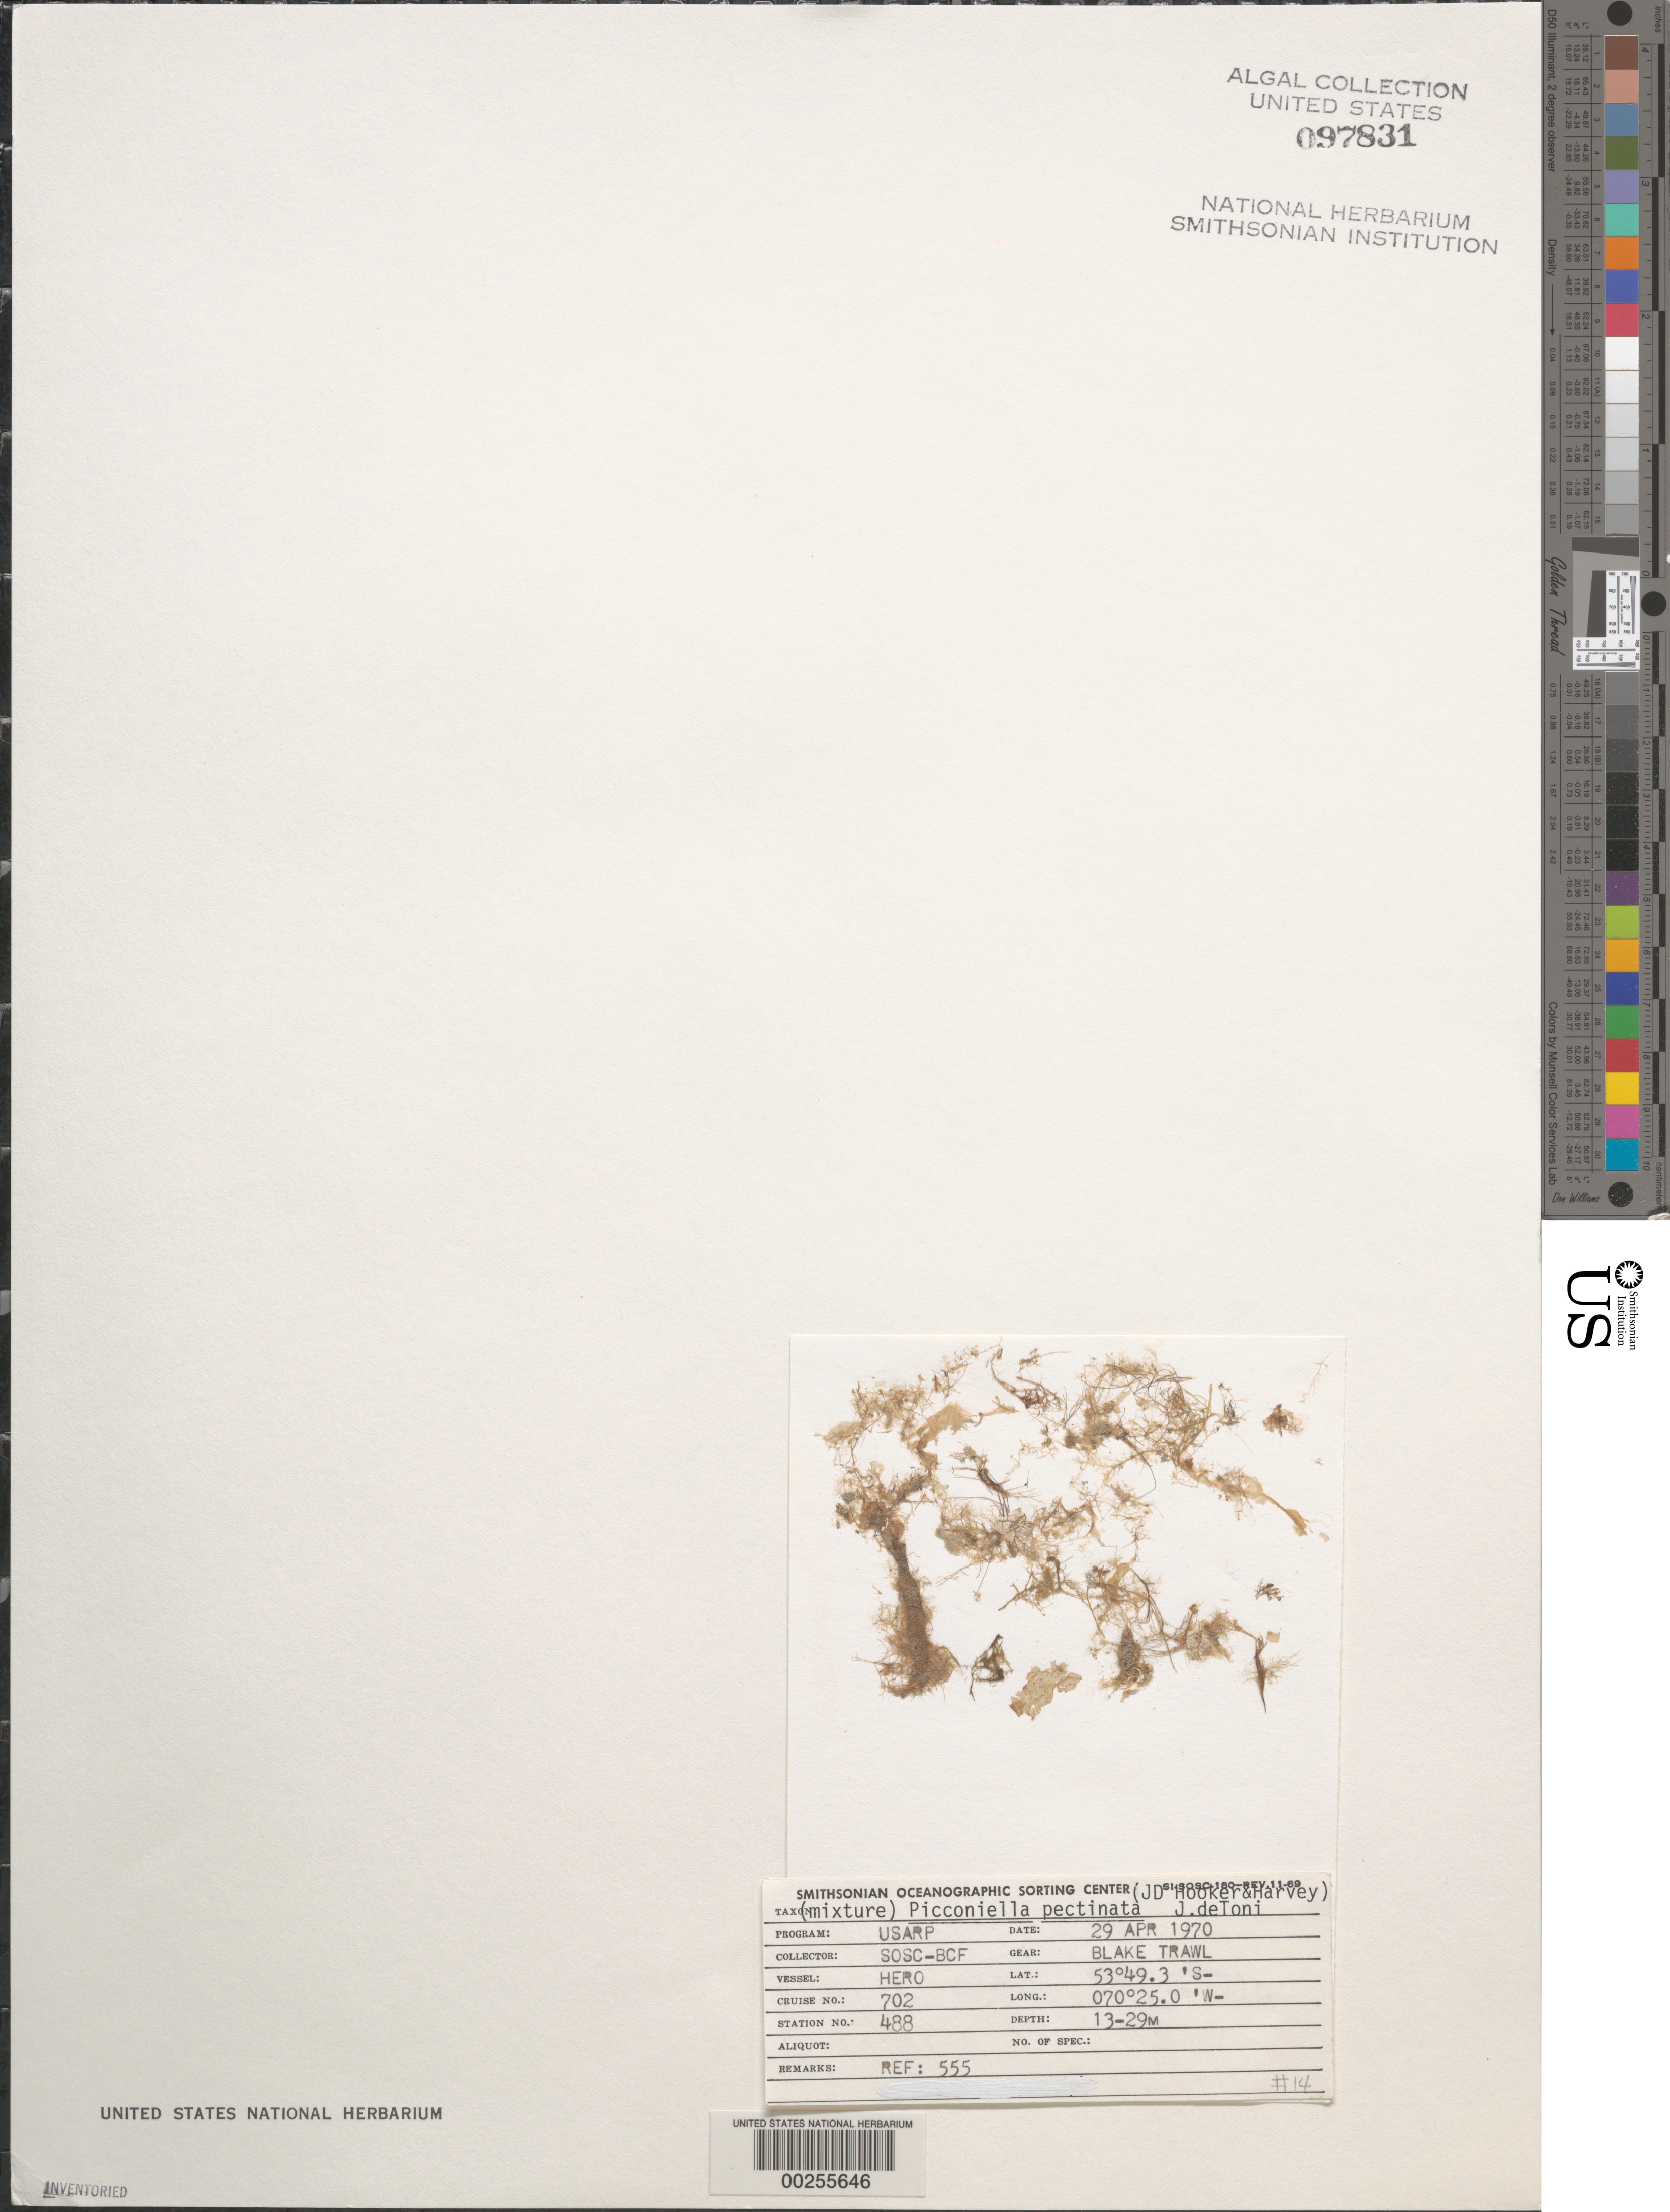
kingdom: Plantae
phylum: Rhodophyta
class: Florideophyceae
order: Ceramiales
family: Rhodomelaceae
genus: Picconiella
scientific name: Picconiella pectinata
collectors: SOSC-BCF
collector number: Station 488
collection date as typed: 29 Apr 1970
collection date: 1970-04-29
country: Chile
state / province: Magallanes y de la Antártica Chilena (XII)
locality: Punta Arenas area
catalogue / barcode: US 97831